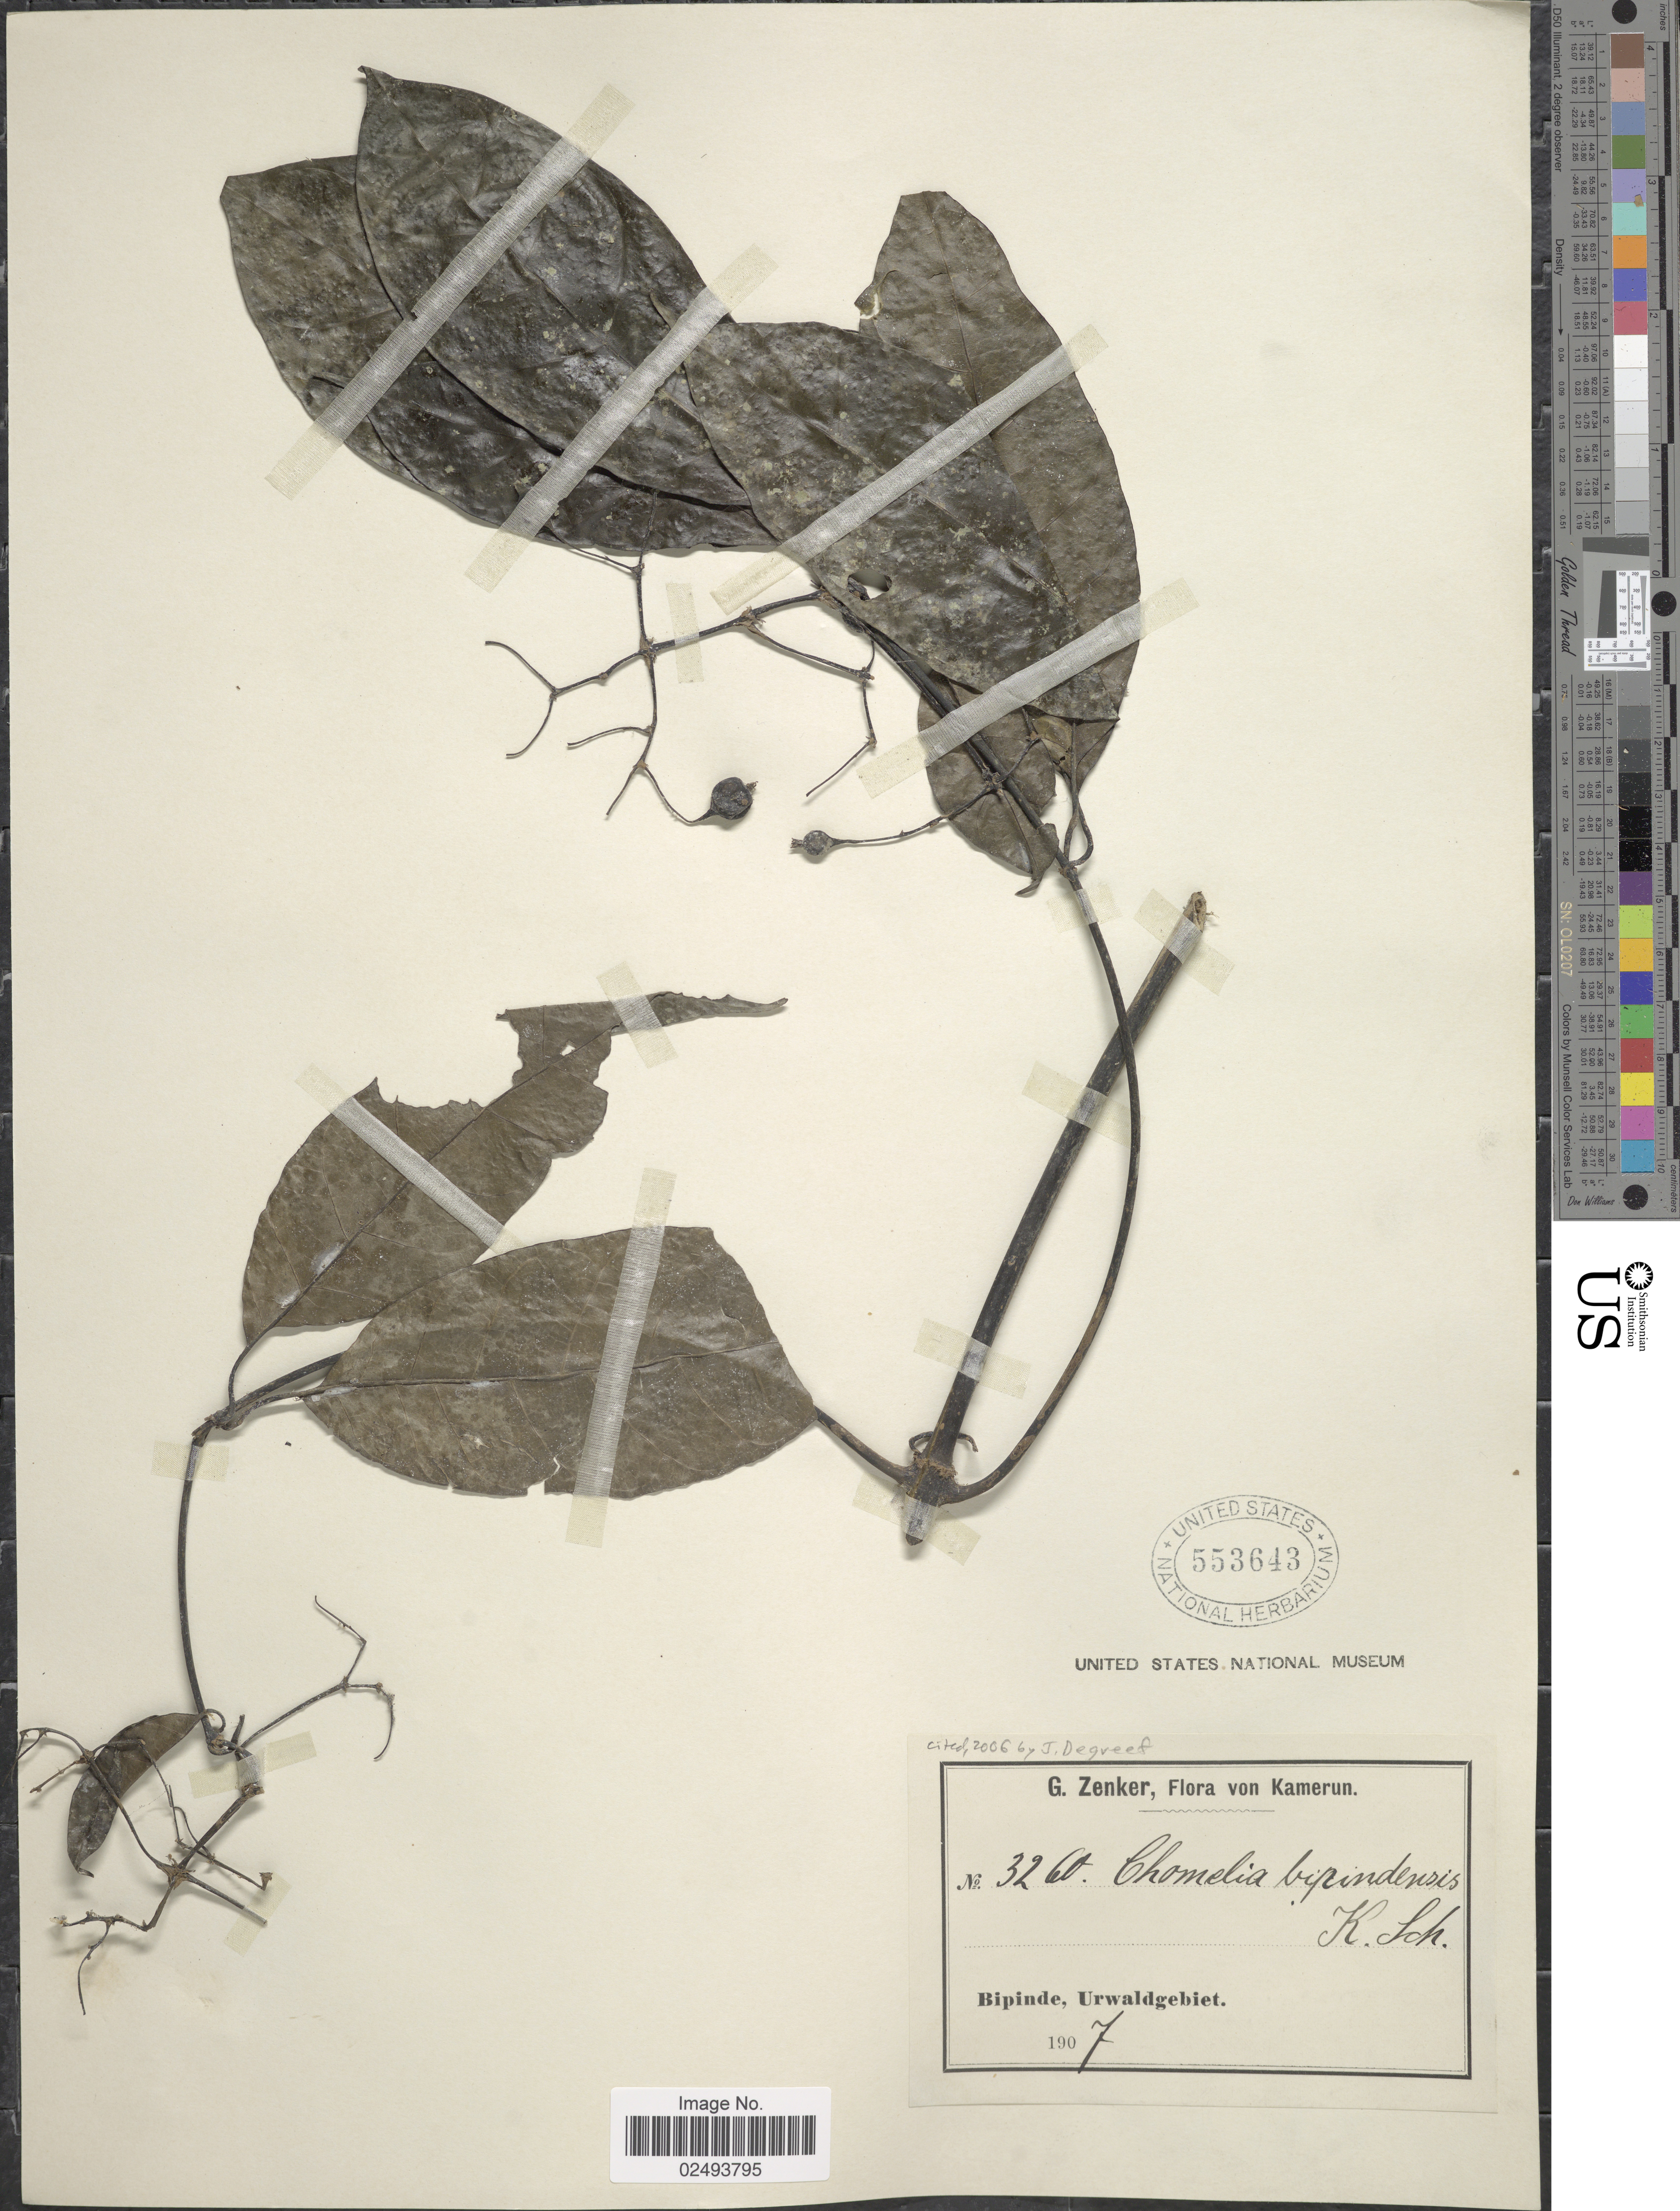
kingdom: Plantae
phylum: Tracheophyta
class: Magnoliopsida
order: Gentianales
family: Rubiaceae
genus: Tarenna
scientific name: Tarenna bipindensis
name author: (K. Schum.) Bremek.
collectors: G. A. Zenker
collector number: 3260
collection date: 1907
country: Cameroon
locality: Kamerun, Bipidinde, Urwaldgebiet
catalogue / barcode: US 553643